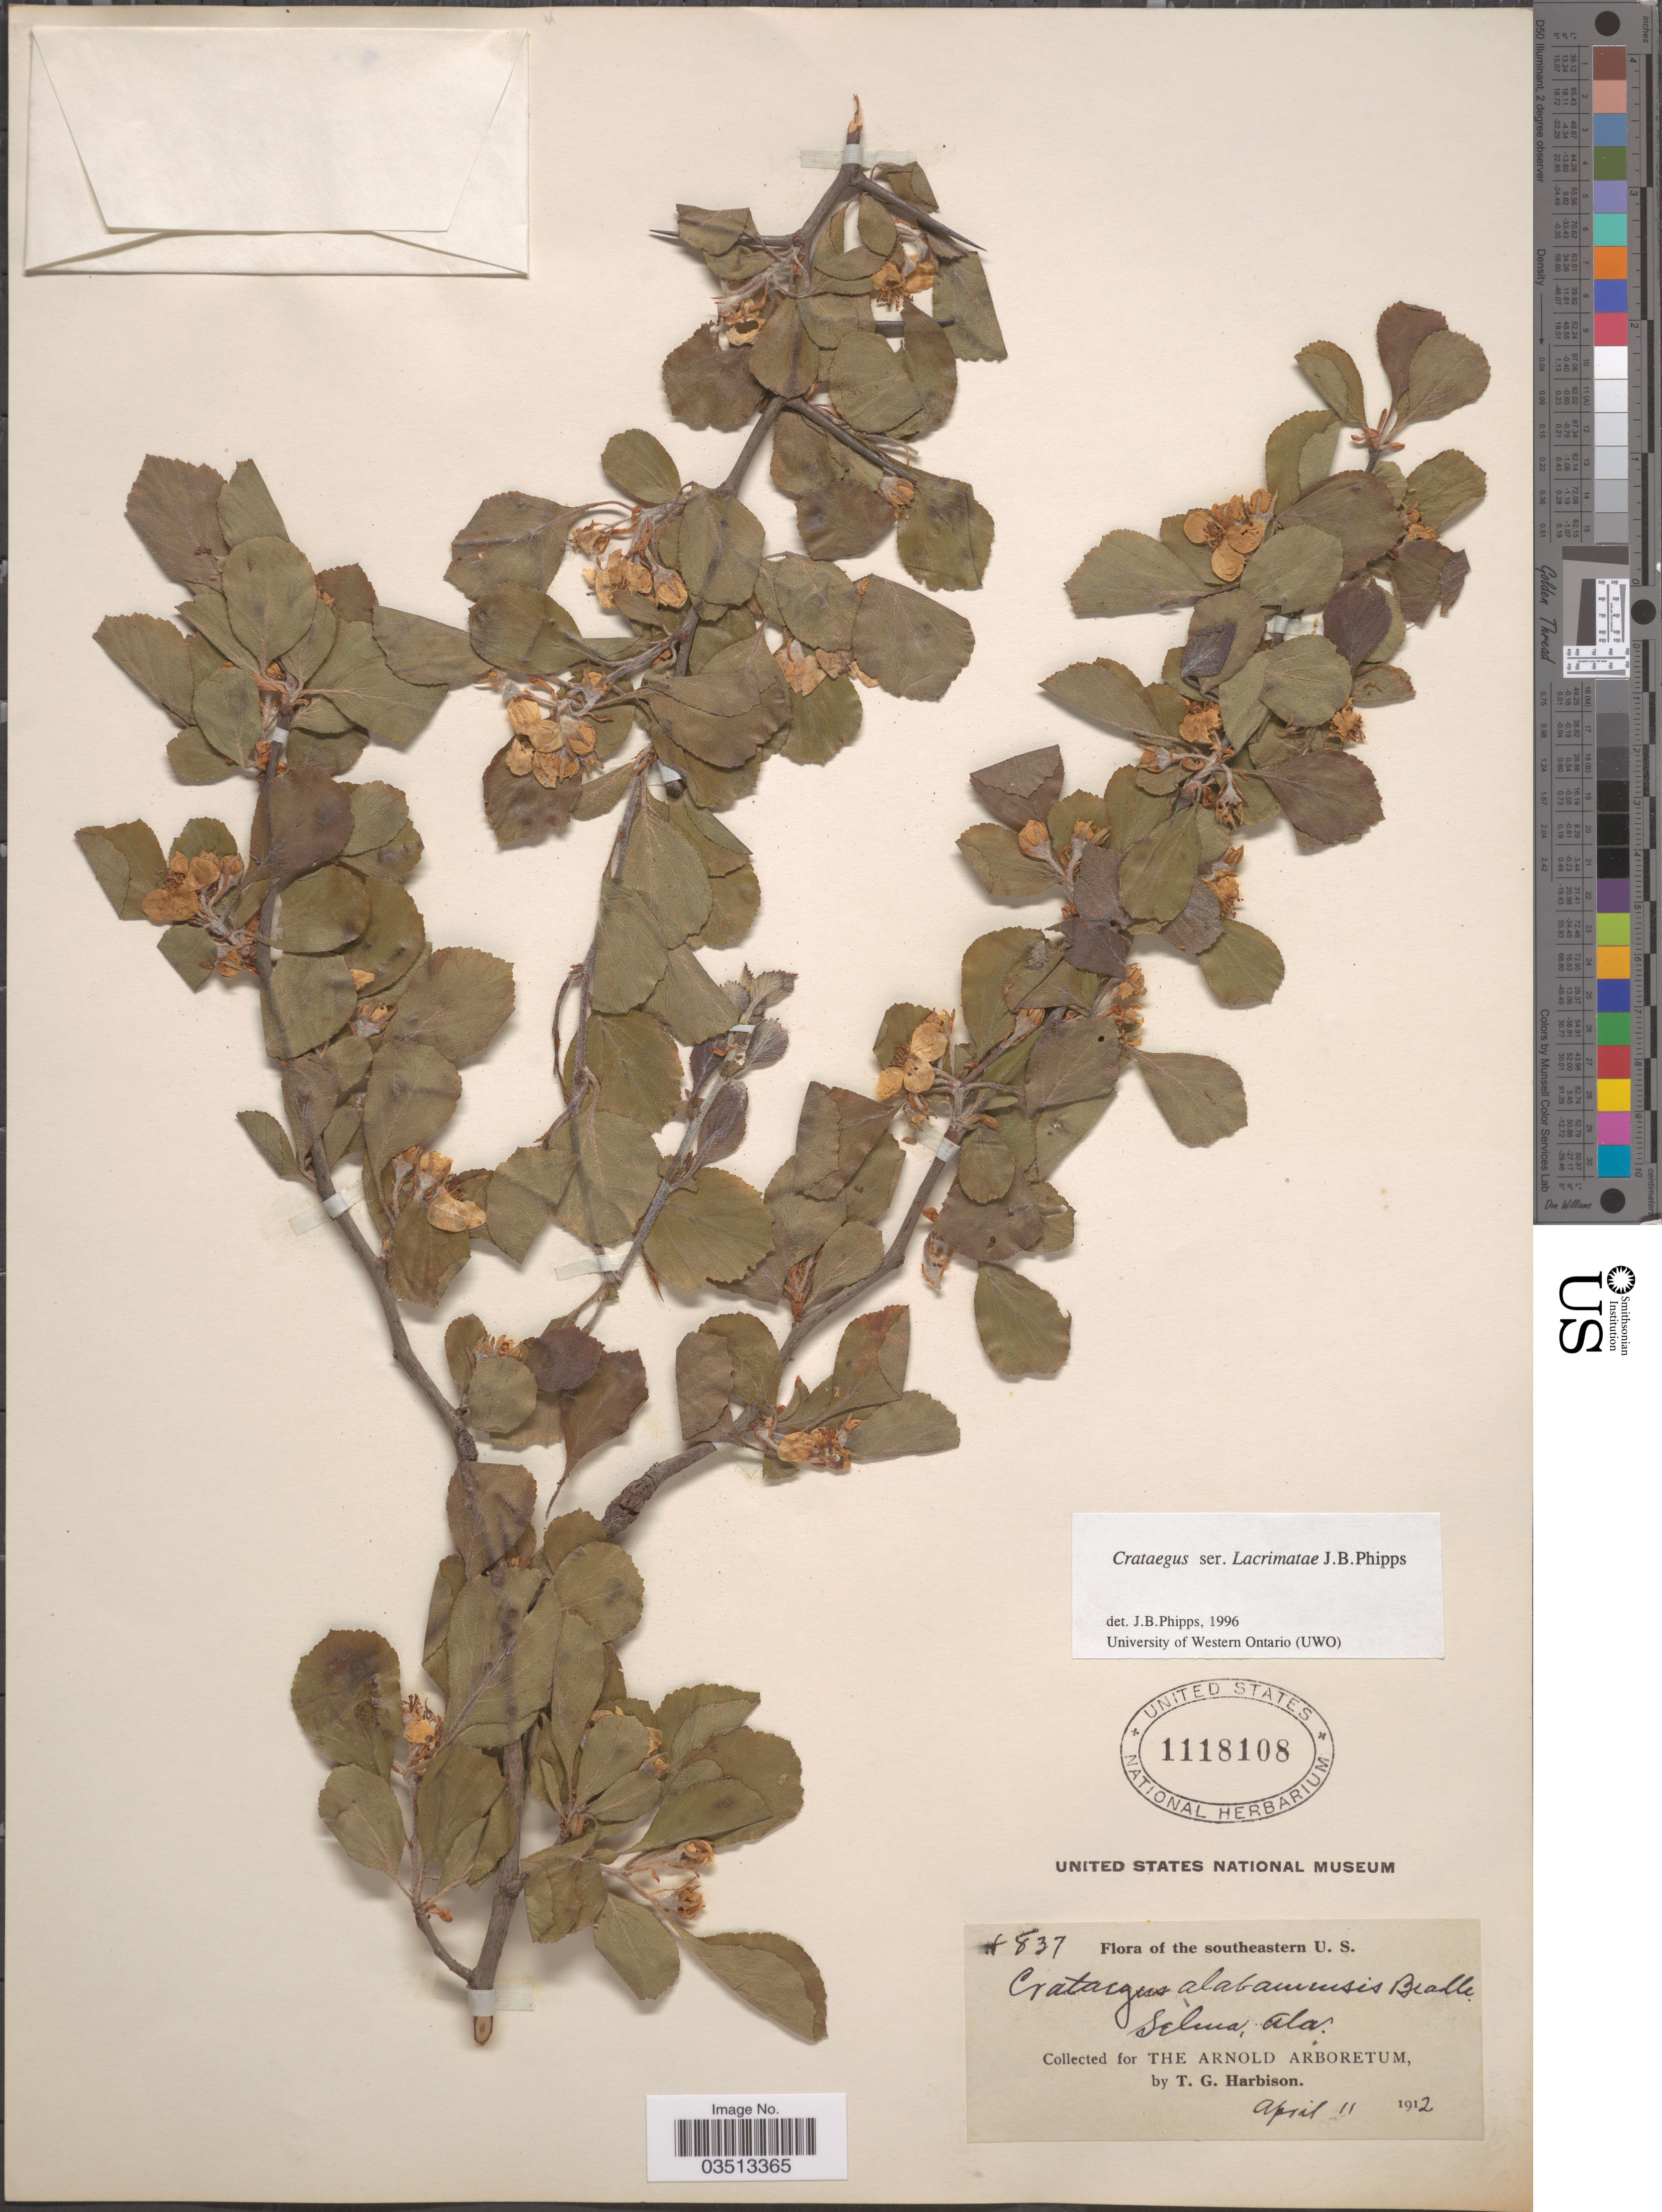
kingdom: Plantae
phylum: Tracheophyta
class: Magnoliopsida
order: Rosales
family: Rosaceae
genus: Crataegus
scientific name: Crataegus alabamensis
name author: Beadle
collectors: T. Harbison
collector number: H837*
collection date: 1912-04-11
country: United States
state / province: Alabama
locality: Southeastern U.S. Selena.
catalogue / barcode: US 1118108